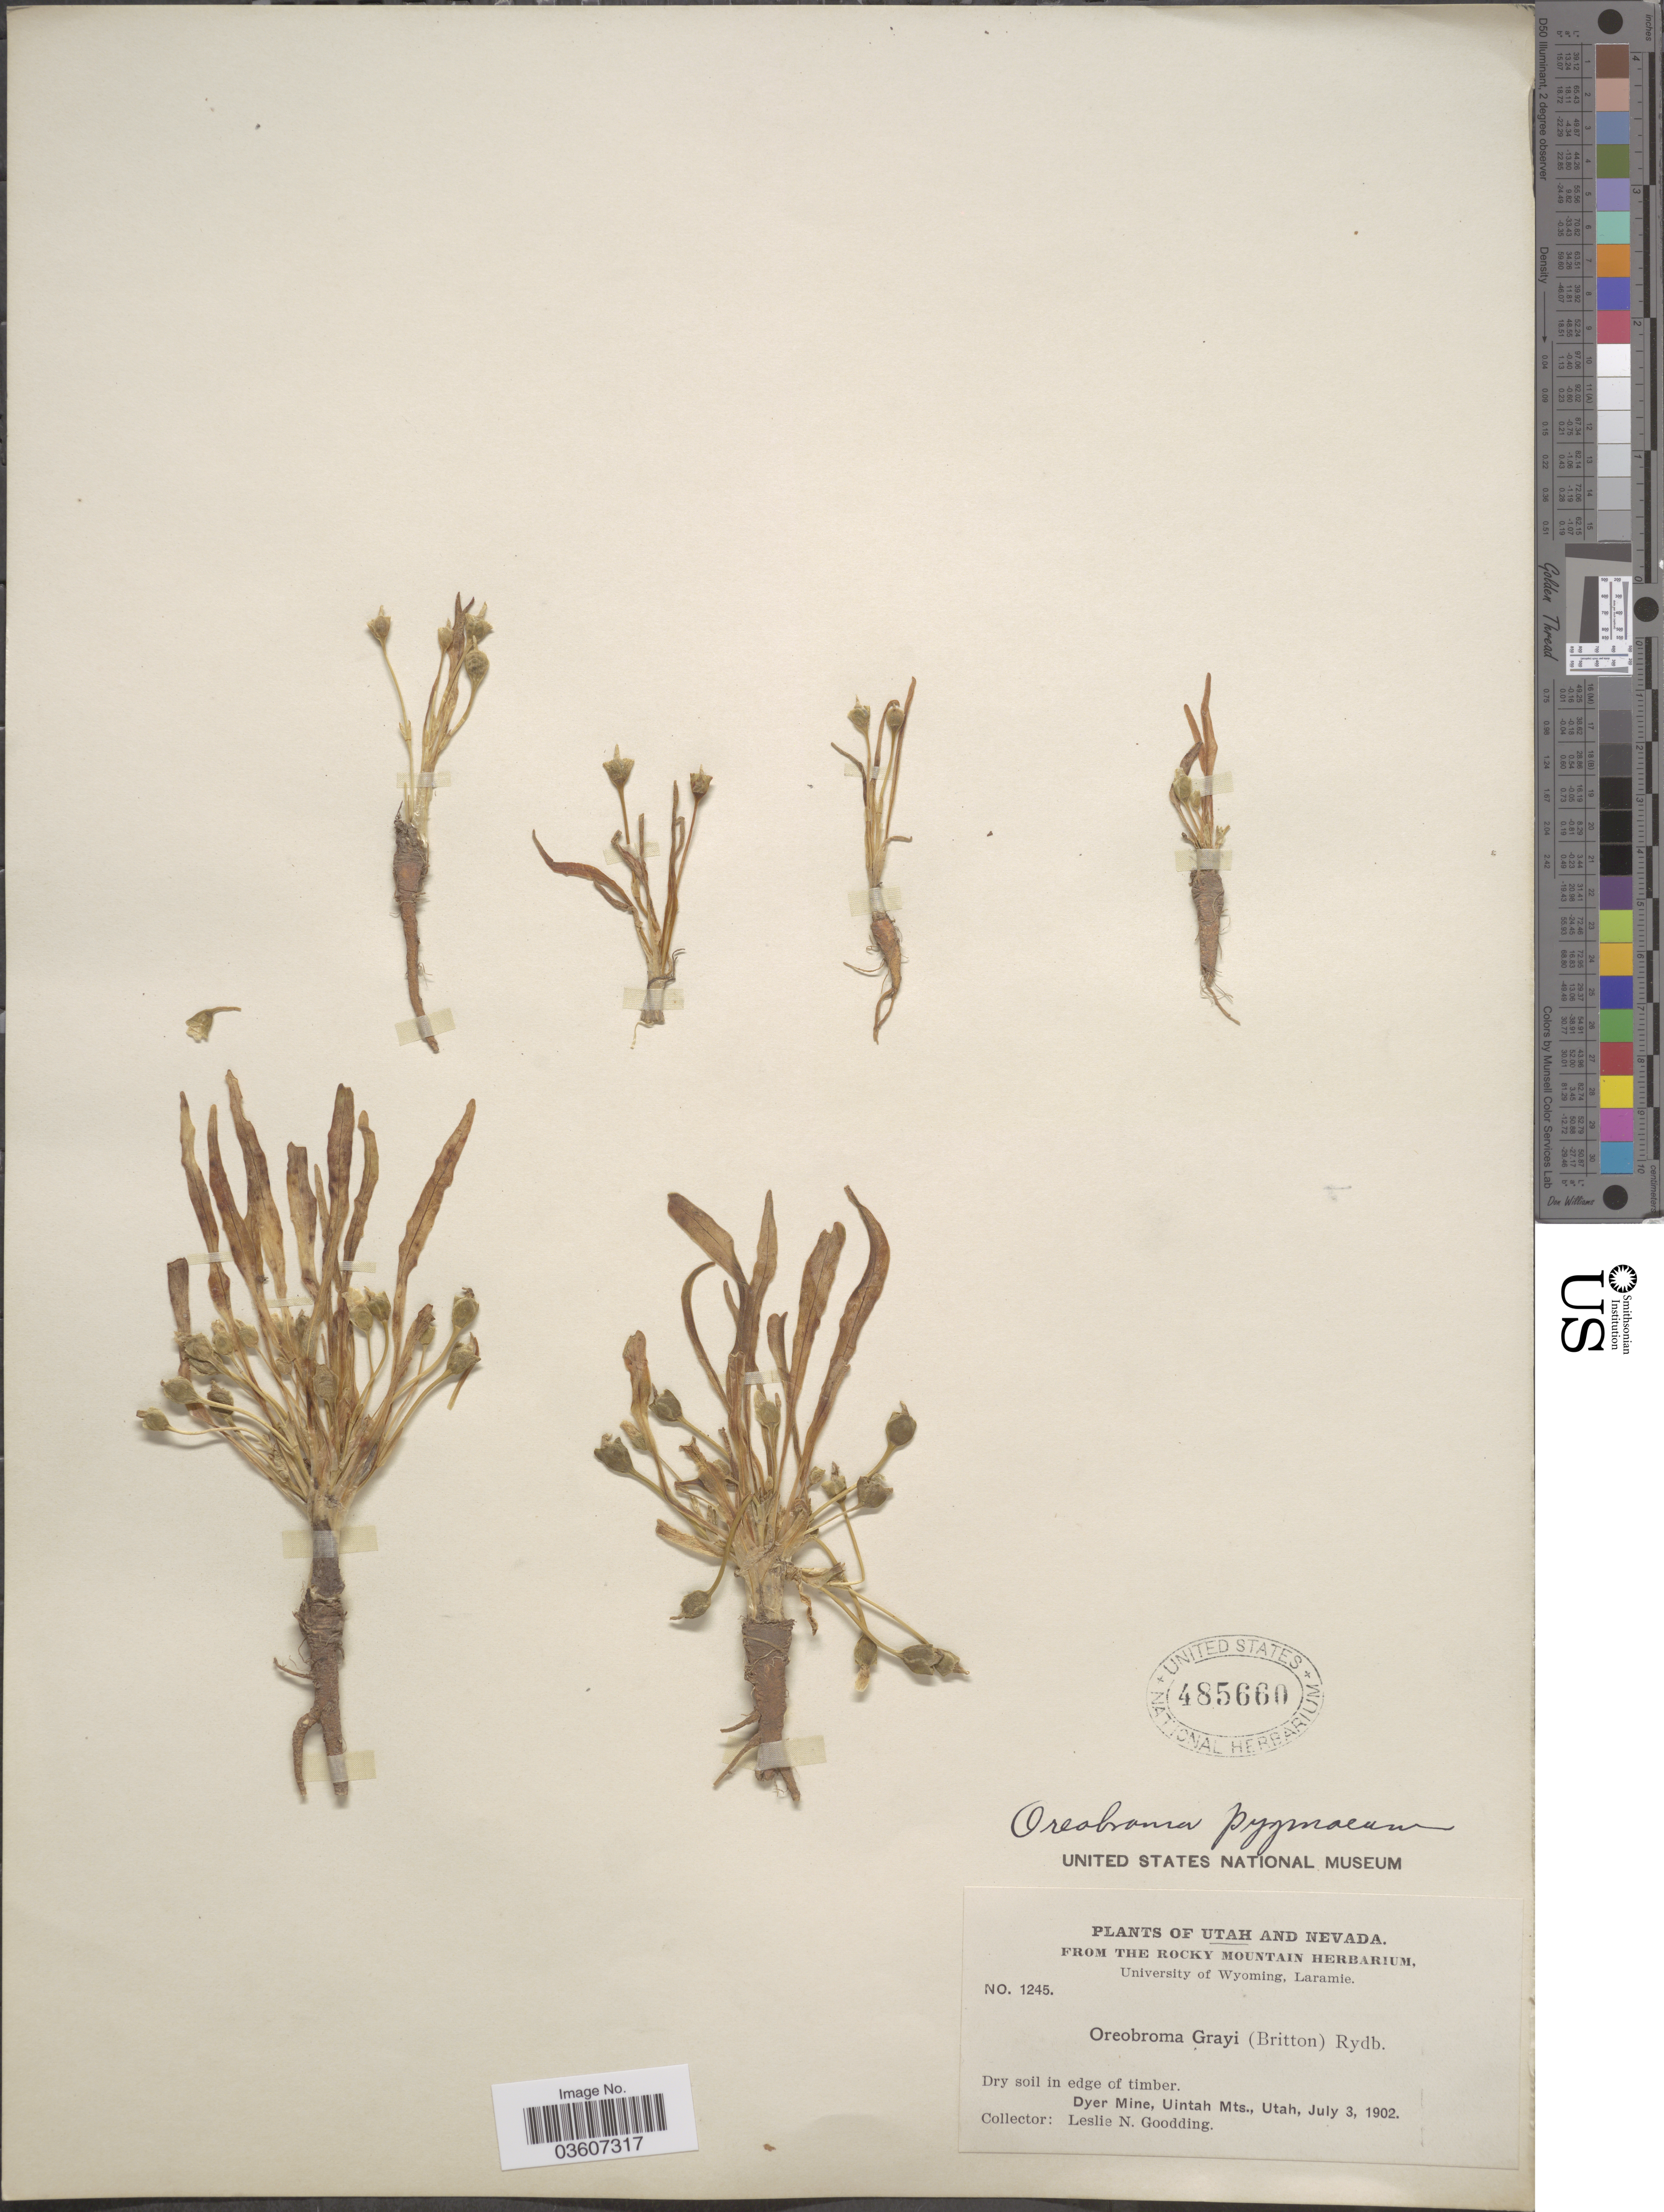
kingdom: Plantae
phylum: Tracheophyta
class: Magnoliopsida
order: Caryophyllales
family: Montiaceae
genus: Lewisia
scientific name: Lewisia pygmaea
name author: (A. Gray) B.L. Rob.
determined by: Strong, Mark T., (BOT), Smithsonian Institution - National Museum of Natural History (UNITED STATES)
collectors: L. N. Goodding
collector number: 1245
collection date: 1902-07-03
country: United States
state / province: Utah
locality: Dyer Mine, Uintah Mts.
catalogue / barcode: US 485660